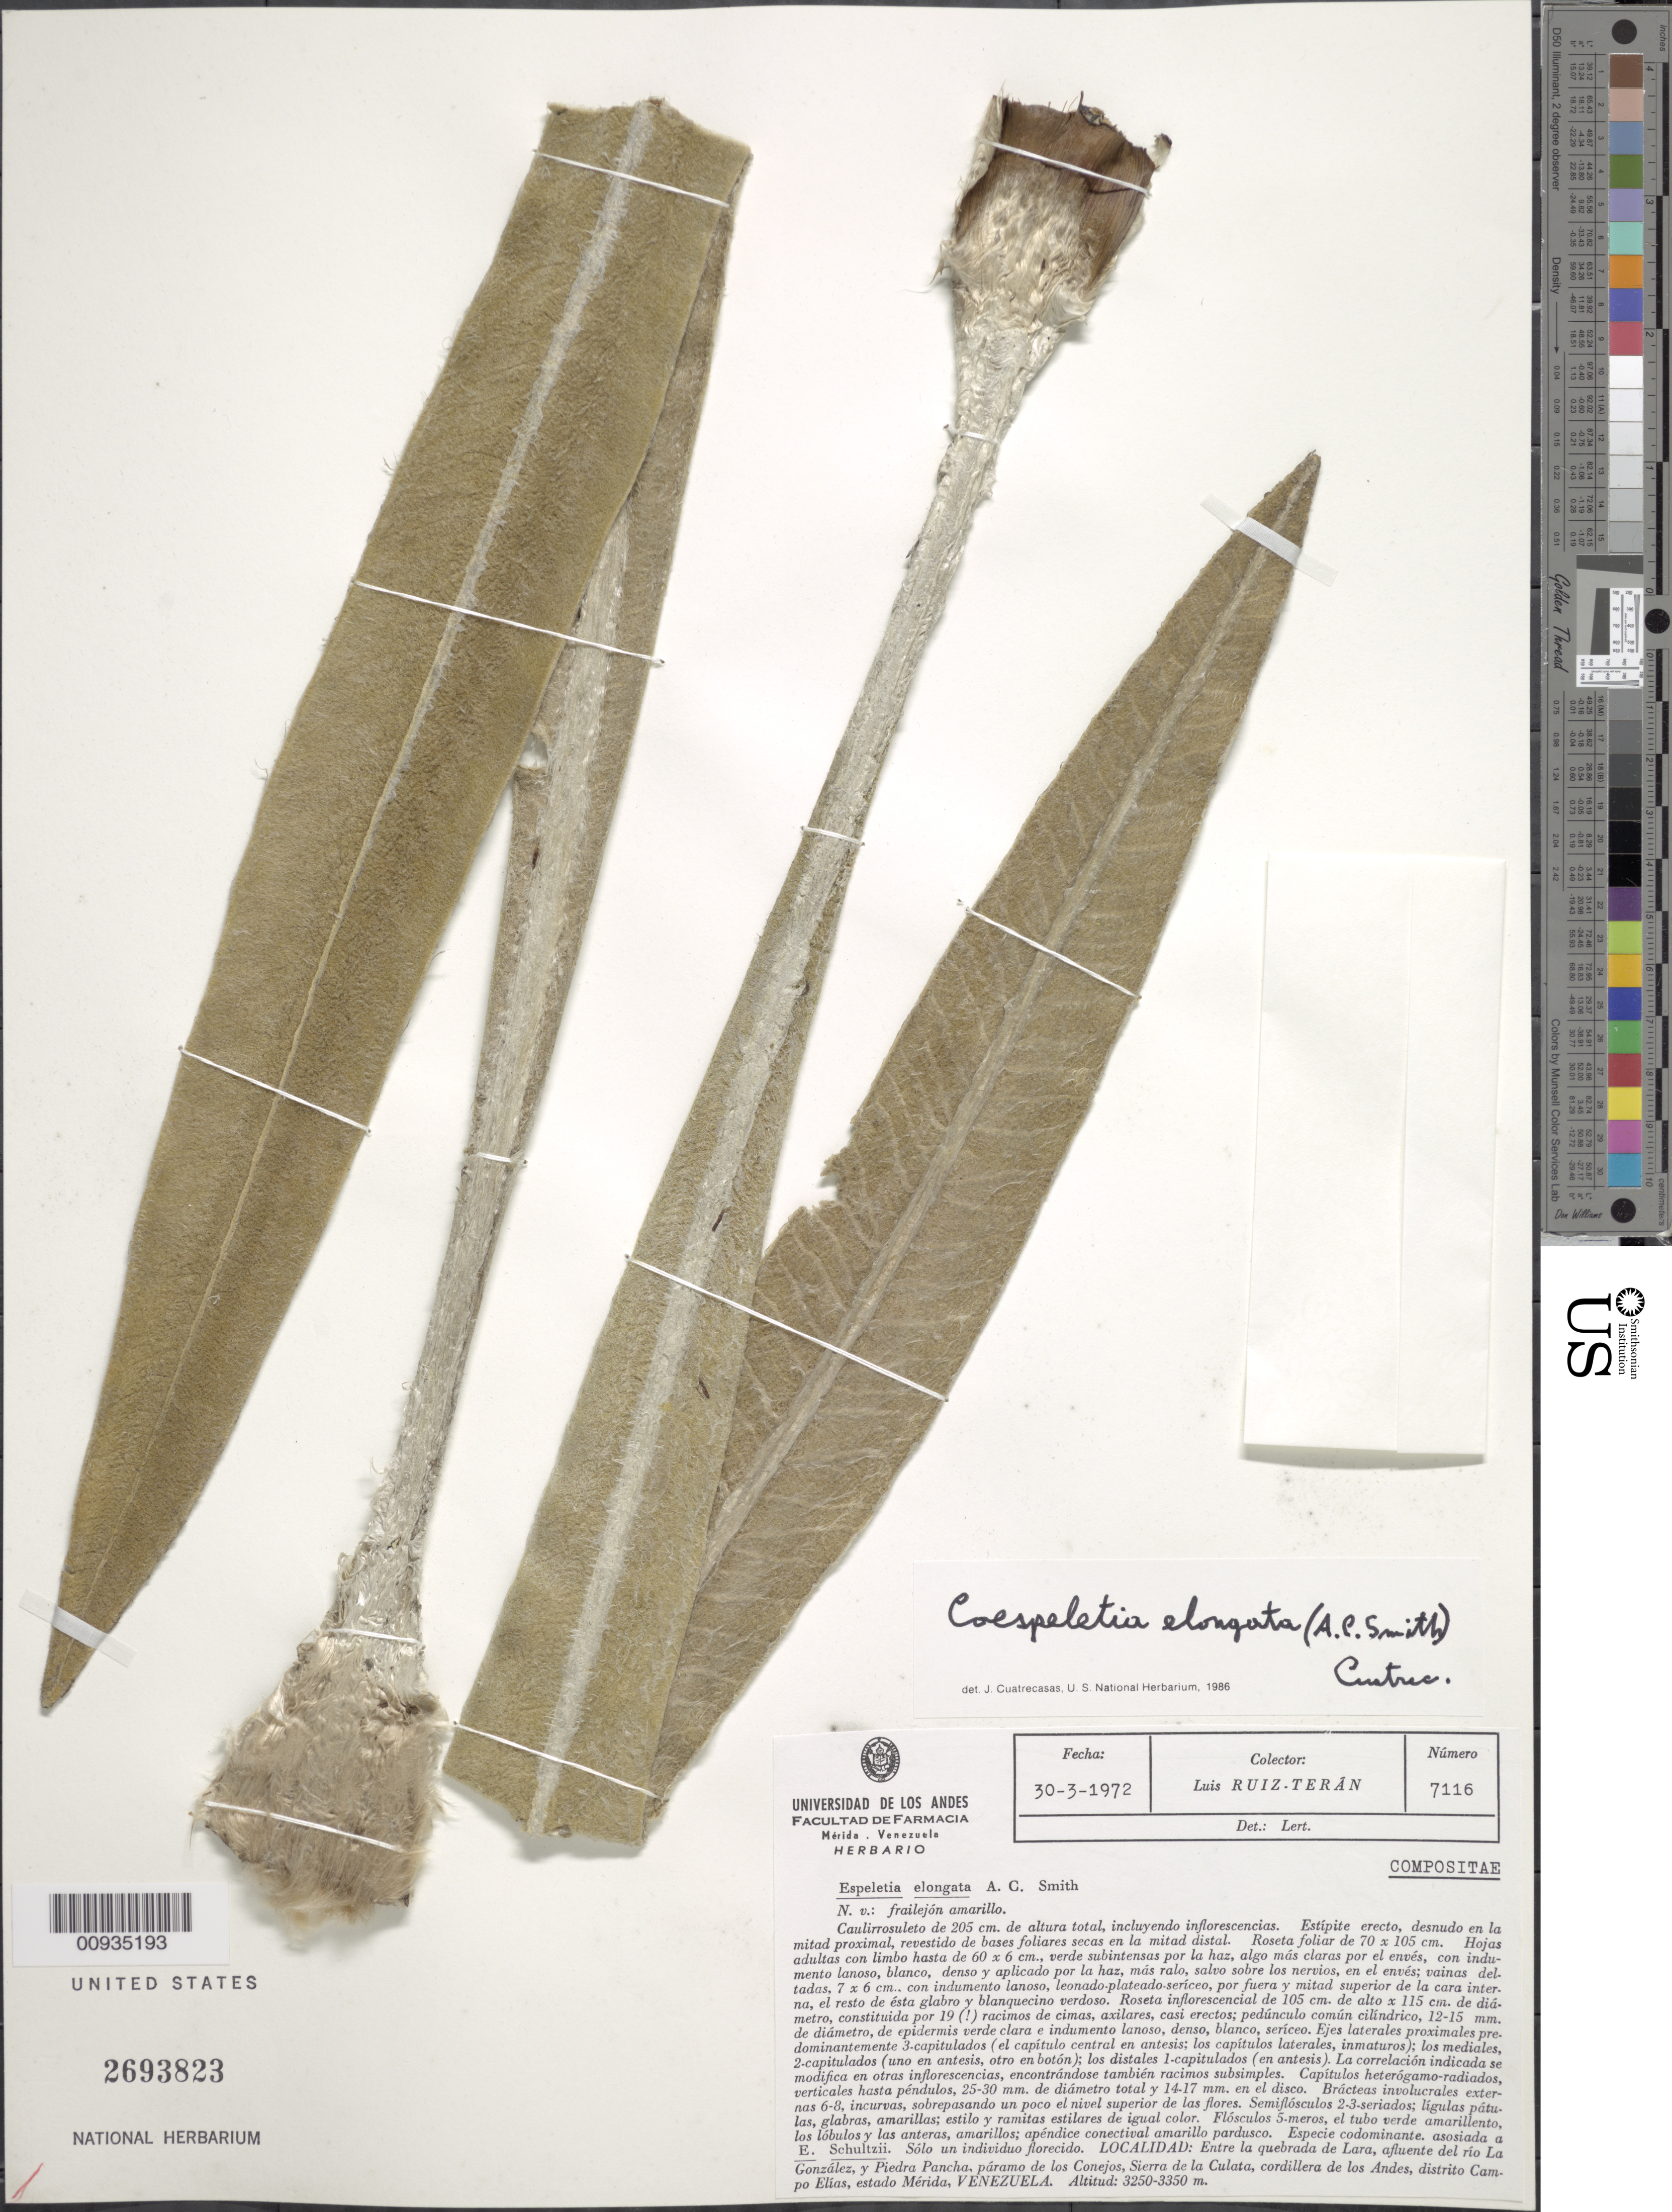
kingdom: Plantae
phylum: Tracheophyta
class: Magnoliopsida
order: Asterales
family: Asteraceae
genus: Coespeletia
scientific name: Coespeletia elongata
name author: (A.C. Sm.) Cuatrec.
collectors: L. E. Ruíz-Terán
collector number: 7116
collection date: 1972-03-30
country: Venezuela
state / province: Mérida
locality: Entre la quebrada de Lara, afluente del rio La Gonzalez, y Piedra Pancha, paramo de los Conejos, Sierra de la Culata, cordillera de los Andes, distrito Campo Elias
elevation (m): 3250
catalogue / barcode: US 2693823